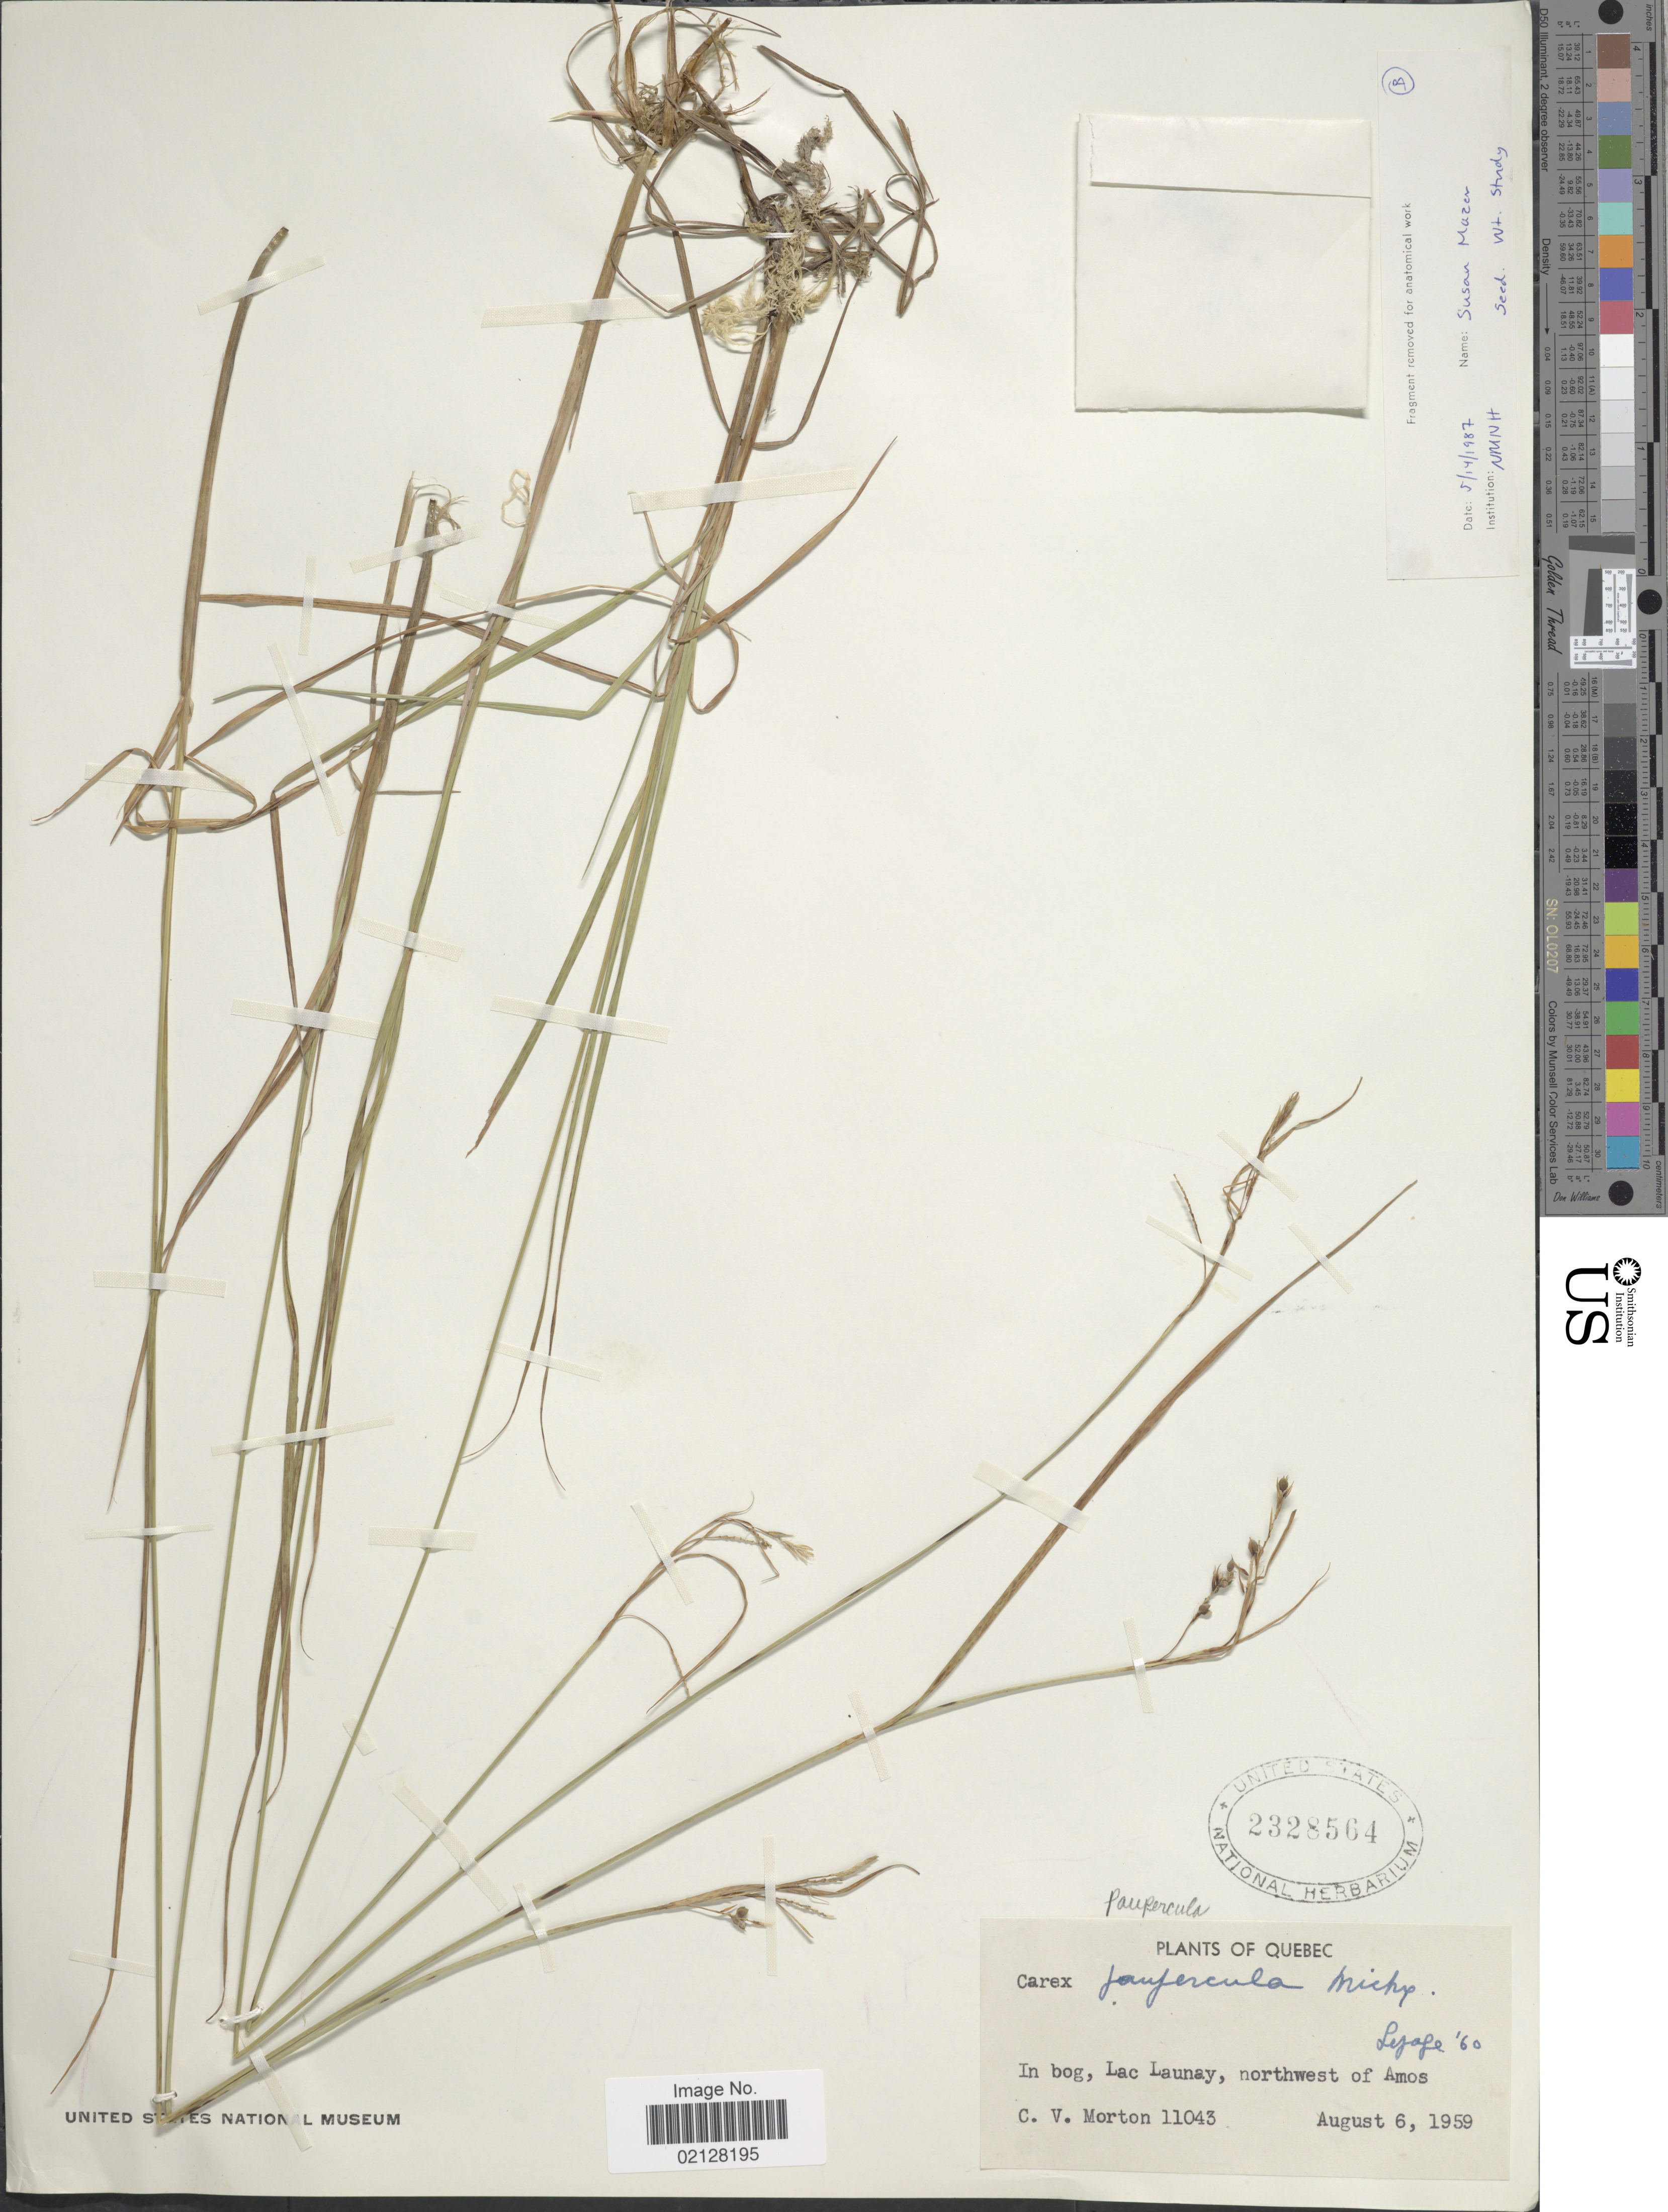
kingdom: Plantae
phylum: Tracheophyta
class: Liliopsida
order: Poales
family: Cyperaceae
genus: Carex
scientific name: Carex magellanica subsp. irrigua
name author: (Wahlenb.) Hiitonen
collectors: C. V. Morton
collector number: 11043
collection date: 1959-08-06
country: Canada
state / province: Quebec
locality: In bog, Lac Launay, northwest of Amos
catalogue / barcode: US 2328564